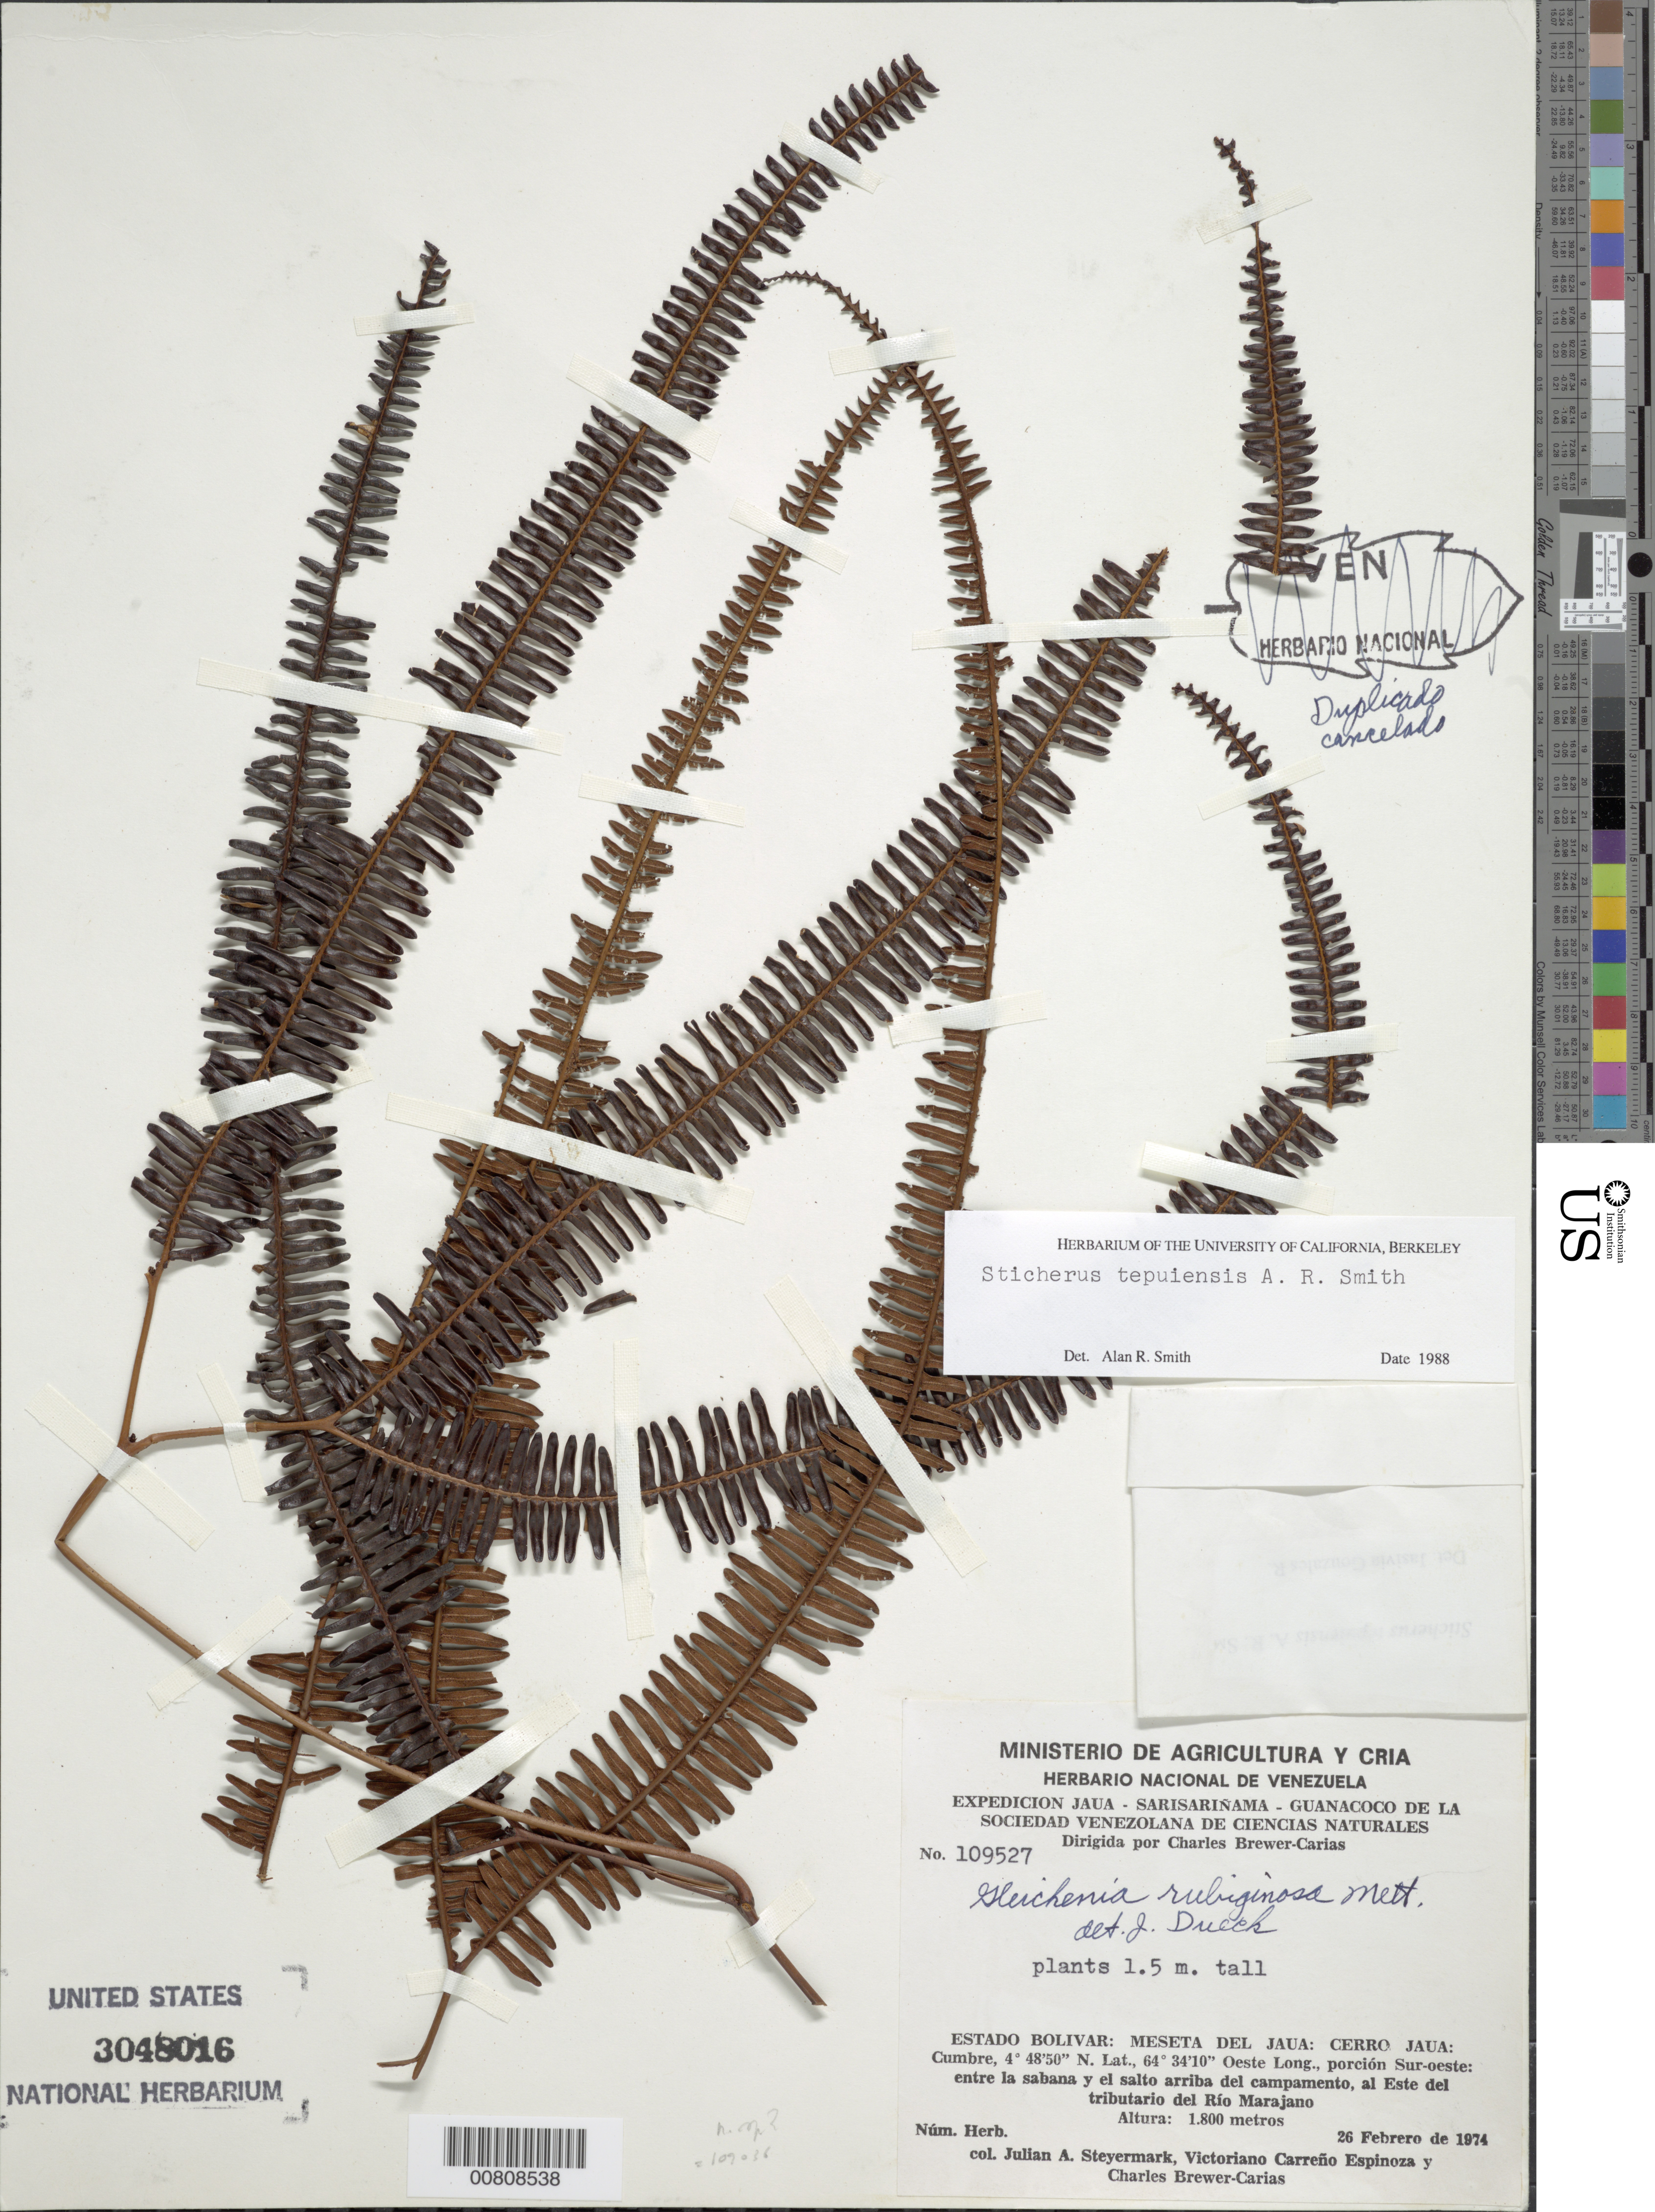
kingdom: Plantae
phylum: Tracheophyta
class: Polypodiopsida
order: Gleicheniales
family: Gleicheniaceae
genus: Sticherus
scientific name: Sticherus tepuiensis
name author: A.R. Sm.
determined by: Smith, Alan R., (UC)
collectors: J. Steyermark, V. Carreño E. & C. Brewer-Carias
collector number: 109527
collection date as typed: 26-Feb-74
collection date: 1974-02-26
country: Venezuela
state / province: Bolívar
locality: Meseta del Jaua: Cerro Jaua, este del tributarío del Río Marajano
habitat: Entre la sabana y el salto arriba del campamento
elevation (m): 1800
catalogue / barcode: US 3048016